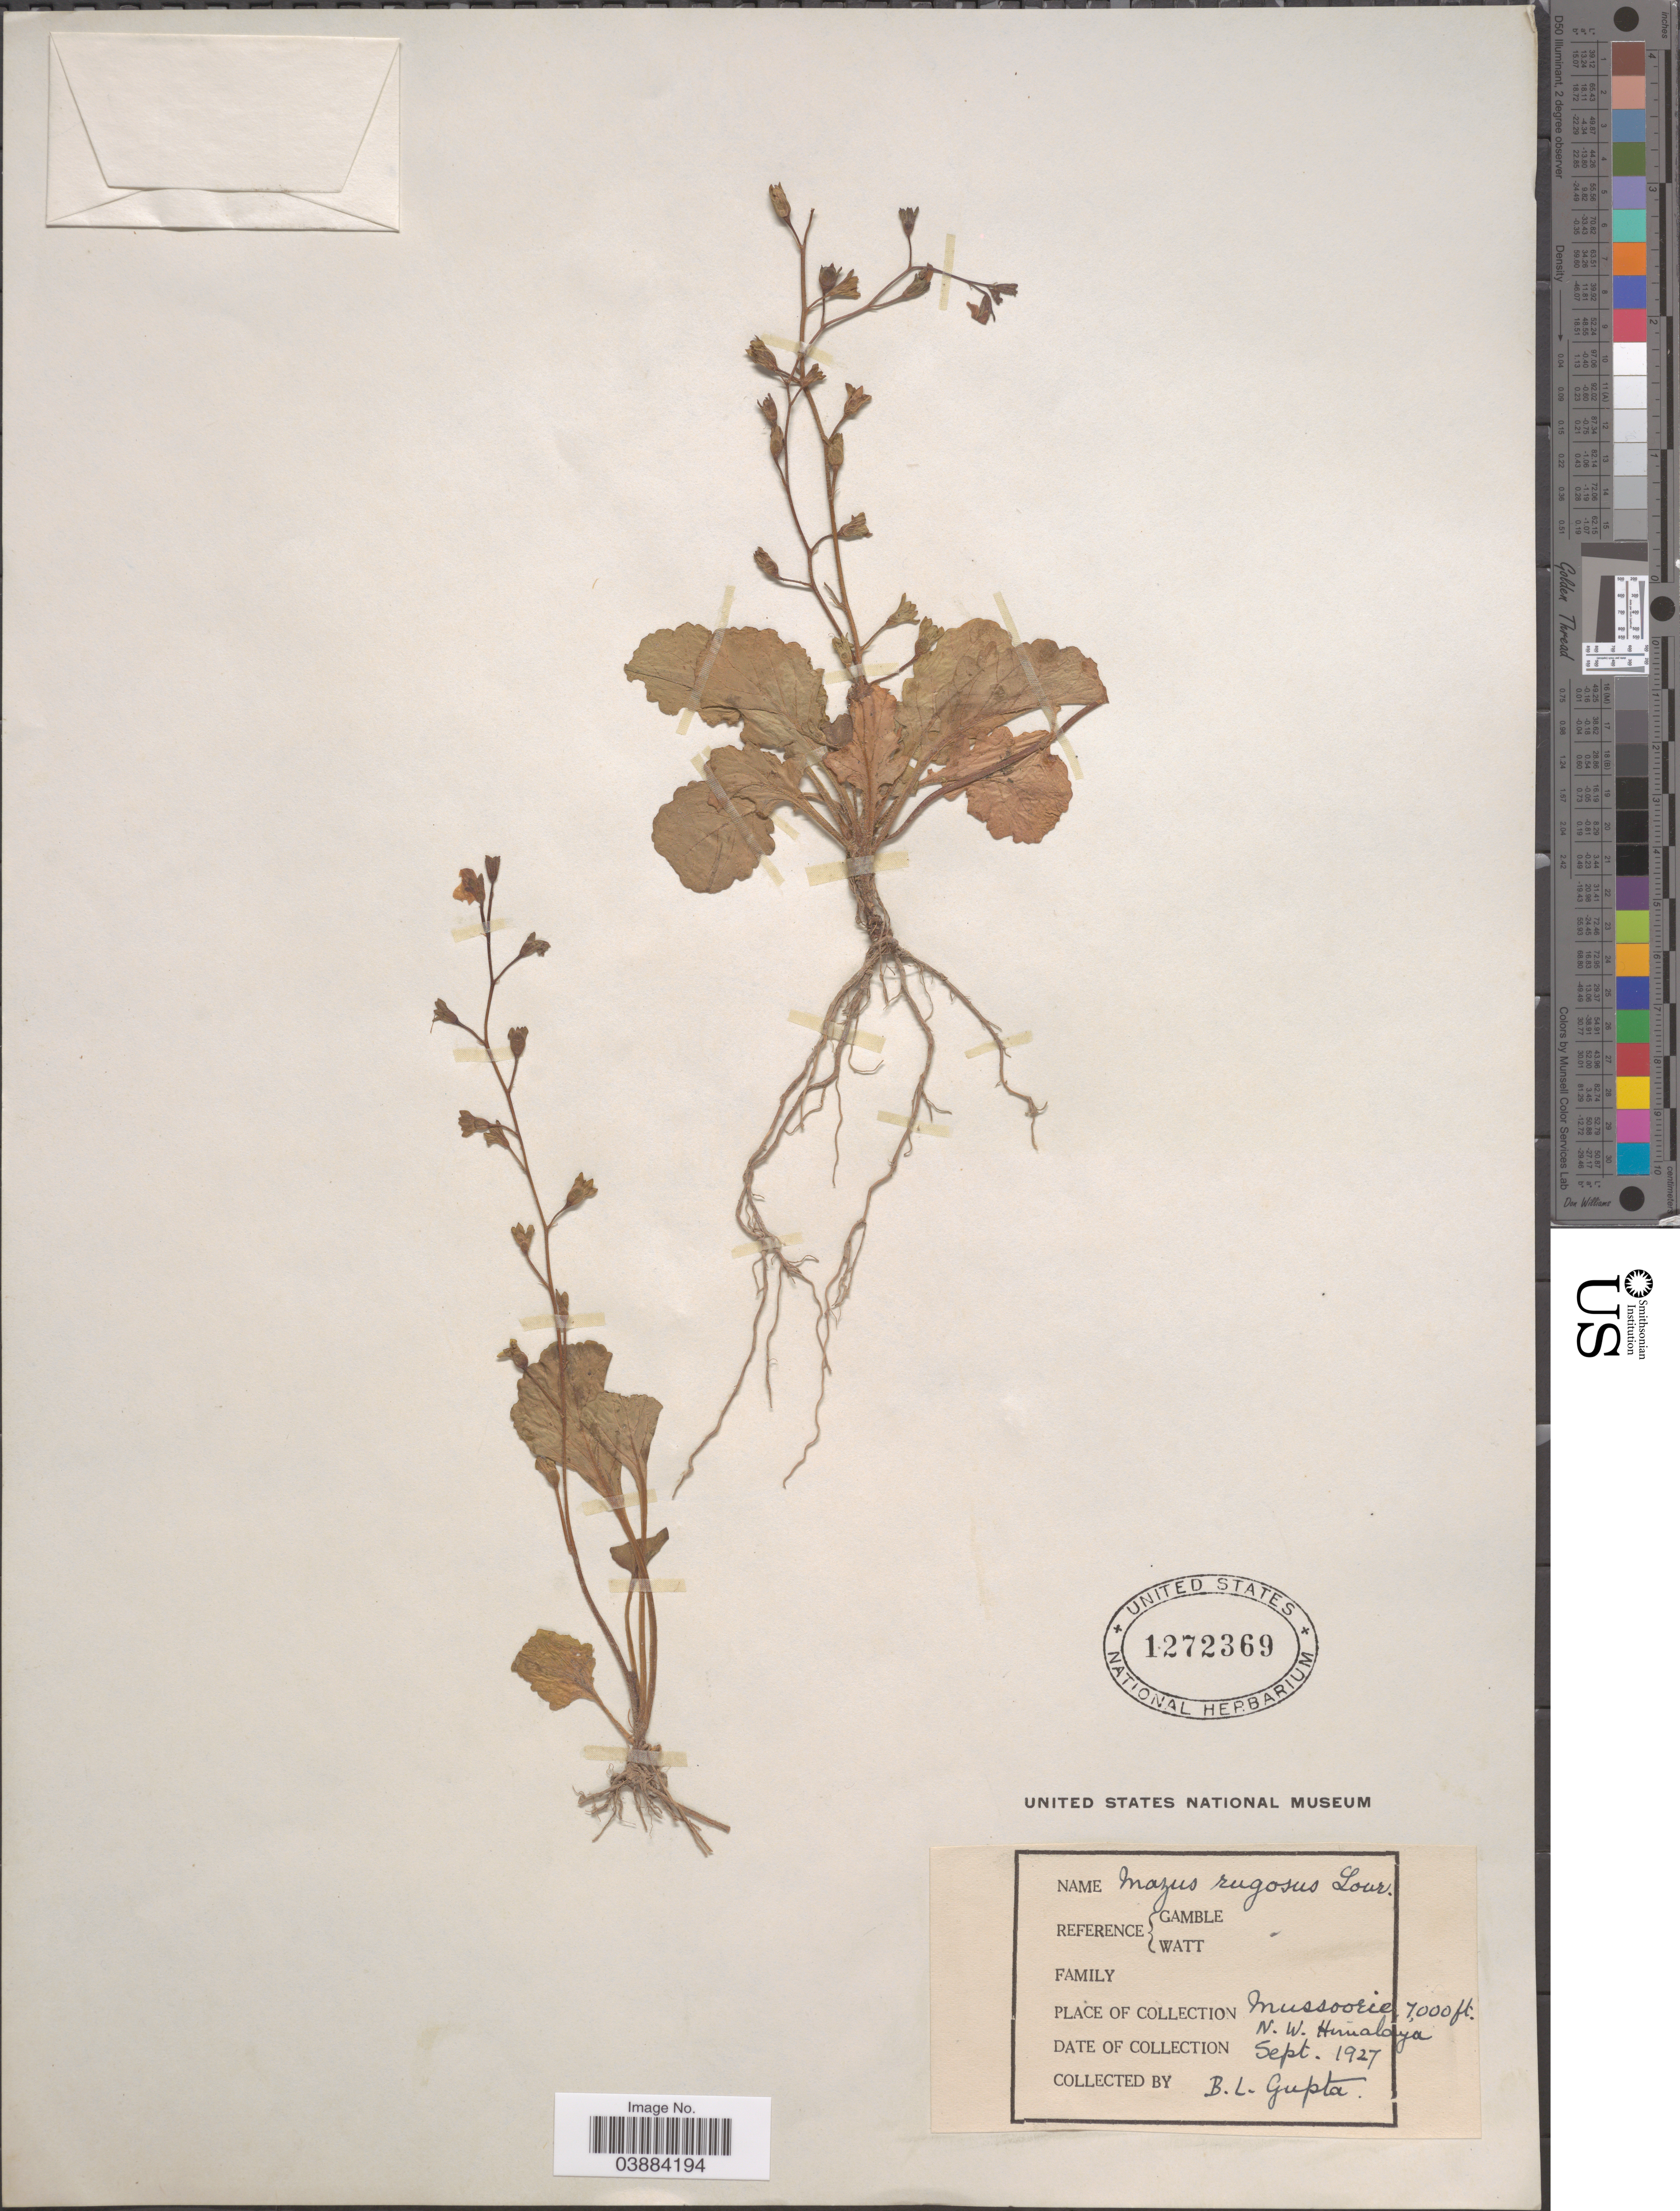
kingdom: Plantae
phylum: Tracheophyta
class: Magnoliopsida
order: Lamiales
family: Mazaceae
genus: Mazus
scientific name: Mazus pumilus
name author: (Burm. f.) Steenis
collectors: B. L. Gupta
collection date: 1927-09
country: India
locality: Mussoorie. N.W. Himalaya.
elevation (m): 2134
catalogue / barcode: US 1272369